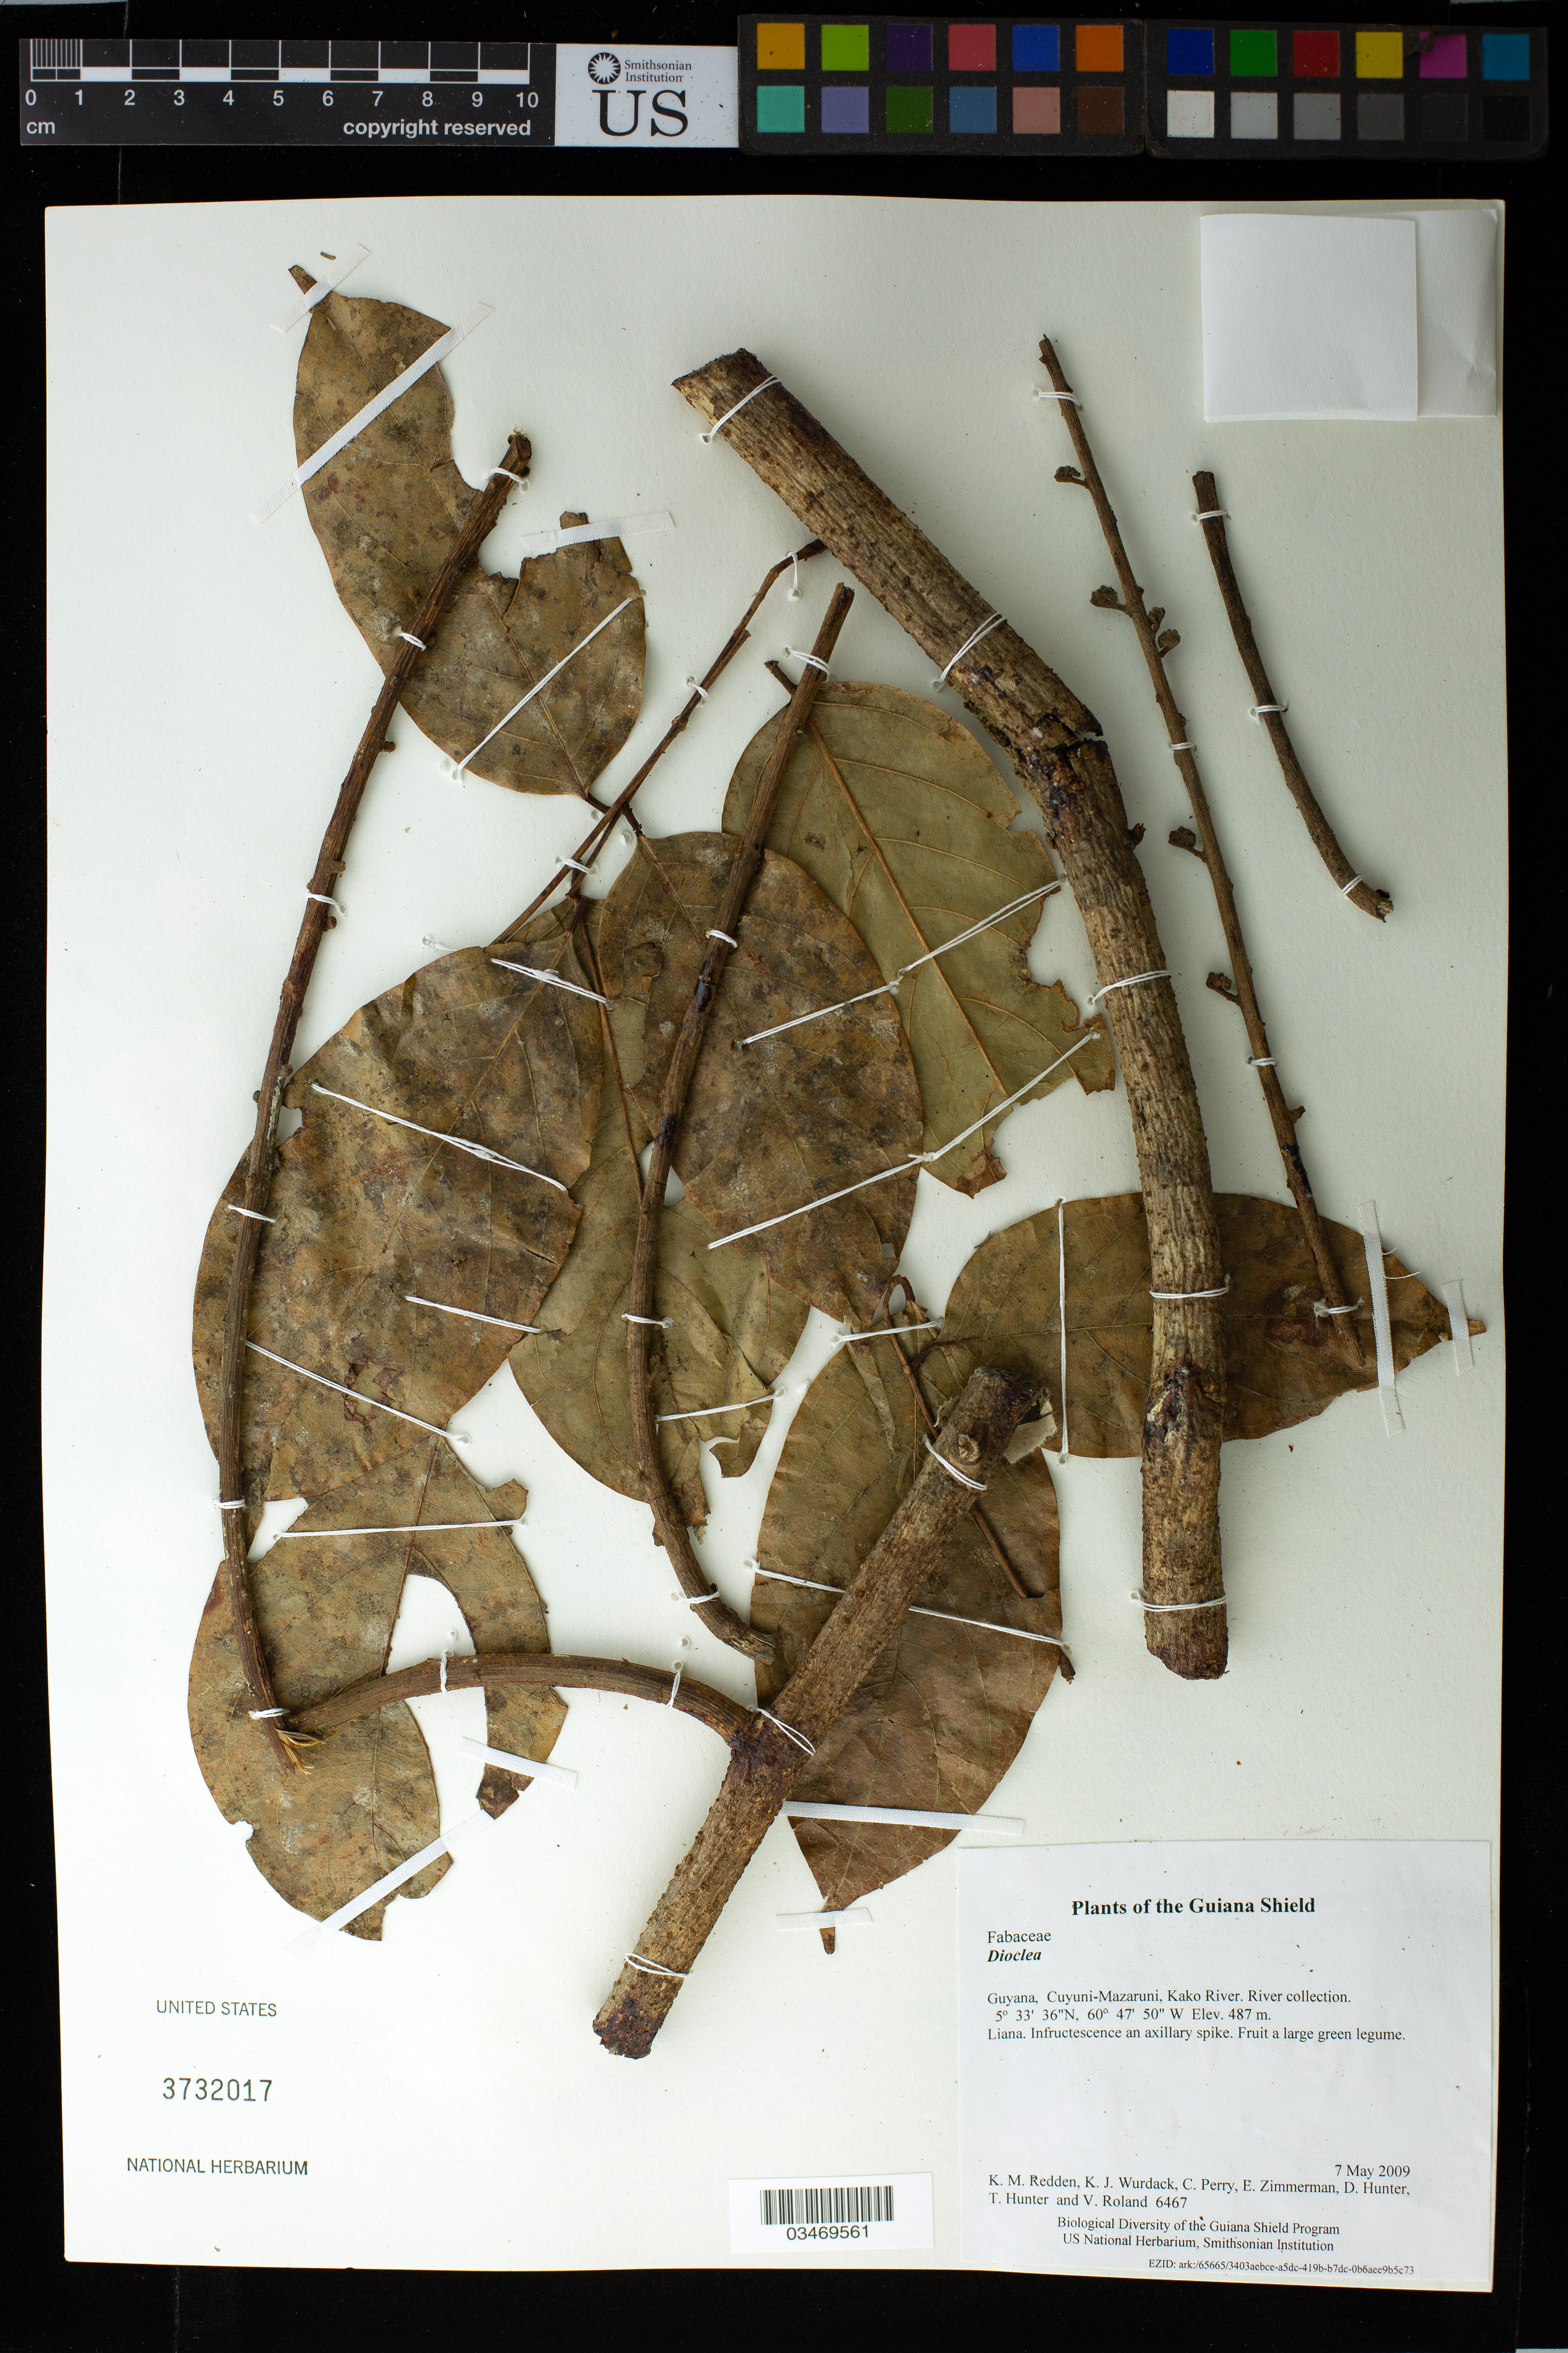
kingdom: Plantae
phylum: Tracheophyta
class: Magnoliopsida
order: Fabales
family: Fabaceae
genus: Dioclea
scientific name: Dioclea sp.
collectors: K. M. Redden, K. Wurdack, C. Perry, E. Zimmerman, D. Hunter, T. Hunter & V. Roland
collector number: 6467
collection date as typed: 7 May 2009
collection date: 2009-05-07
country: Guyana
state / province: Cuyuni-Mazaruni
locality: Kako River. River collection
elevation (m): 487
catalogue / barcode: US 3732017